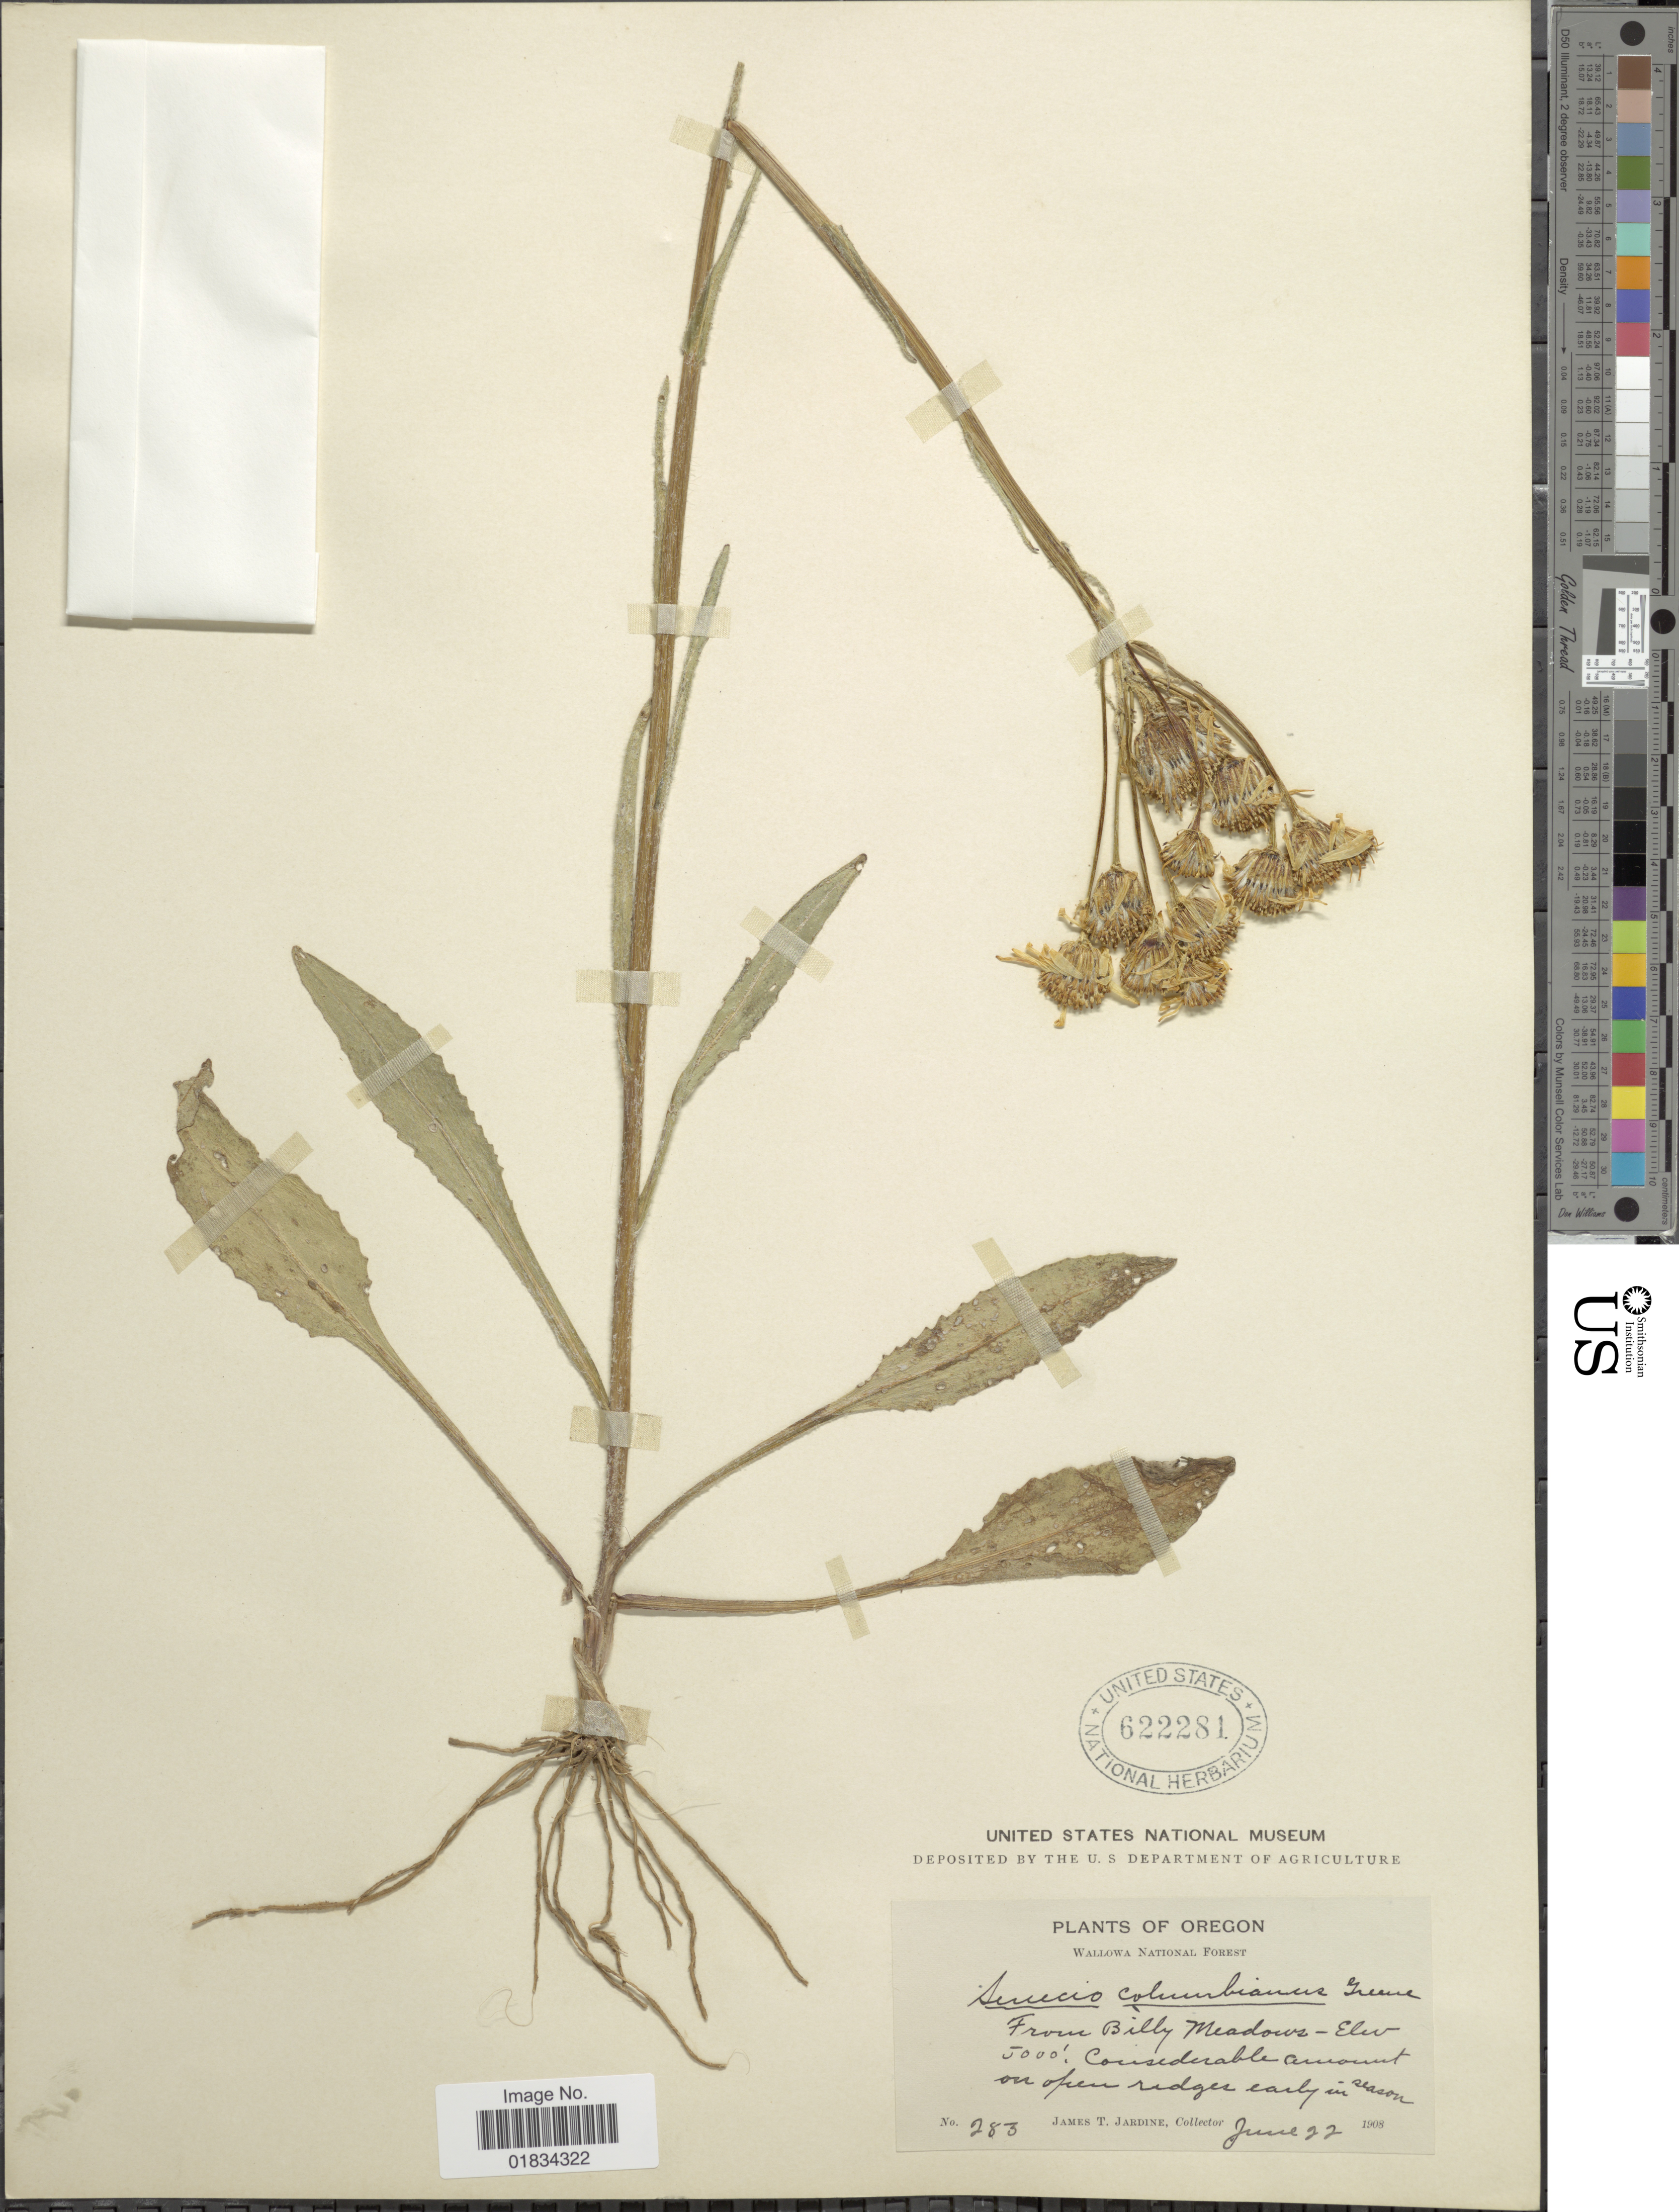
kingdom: Plantae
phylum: Tracheophyta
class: Magnoliopsida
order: Asterales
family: Asteraceae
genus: Senecio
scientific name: Senecio integerrimus var. ochroleucus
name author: (A. Gray) Cronq.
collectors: J. T. Jardine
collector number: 283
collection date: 1908-06-22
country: United States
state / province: Oregon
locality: Wallowa National Forest From Billy Meadows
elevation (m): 1524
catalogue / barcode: US 622281